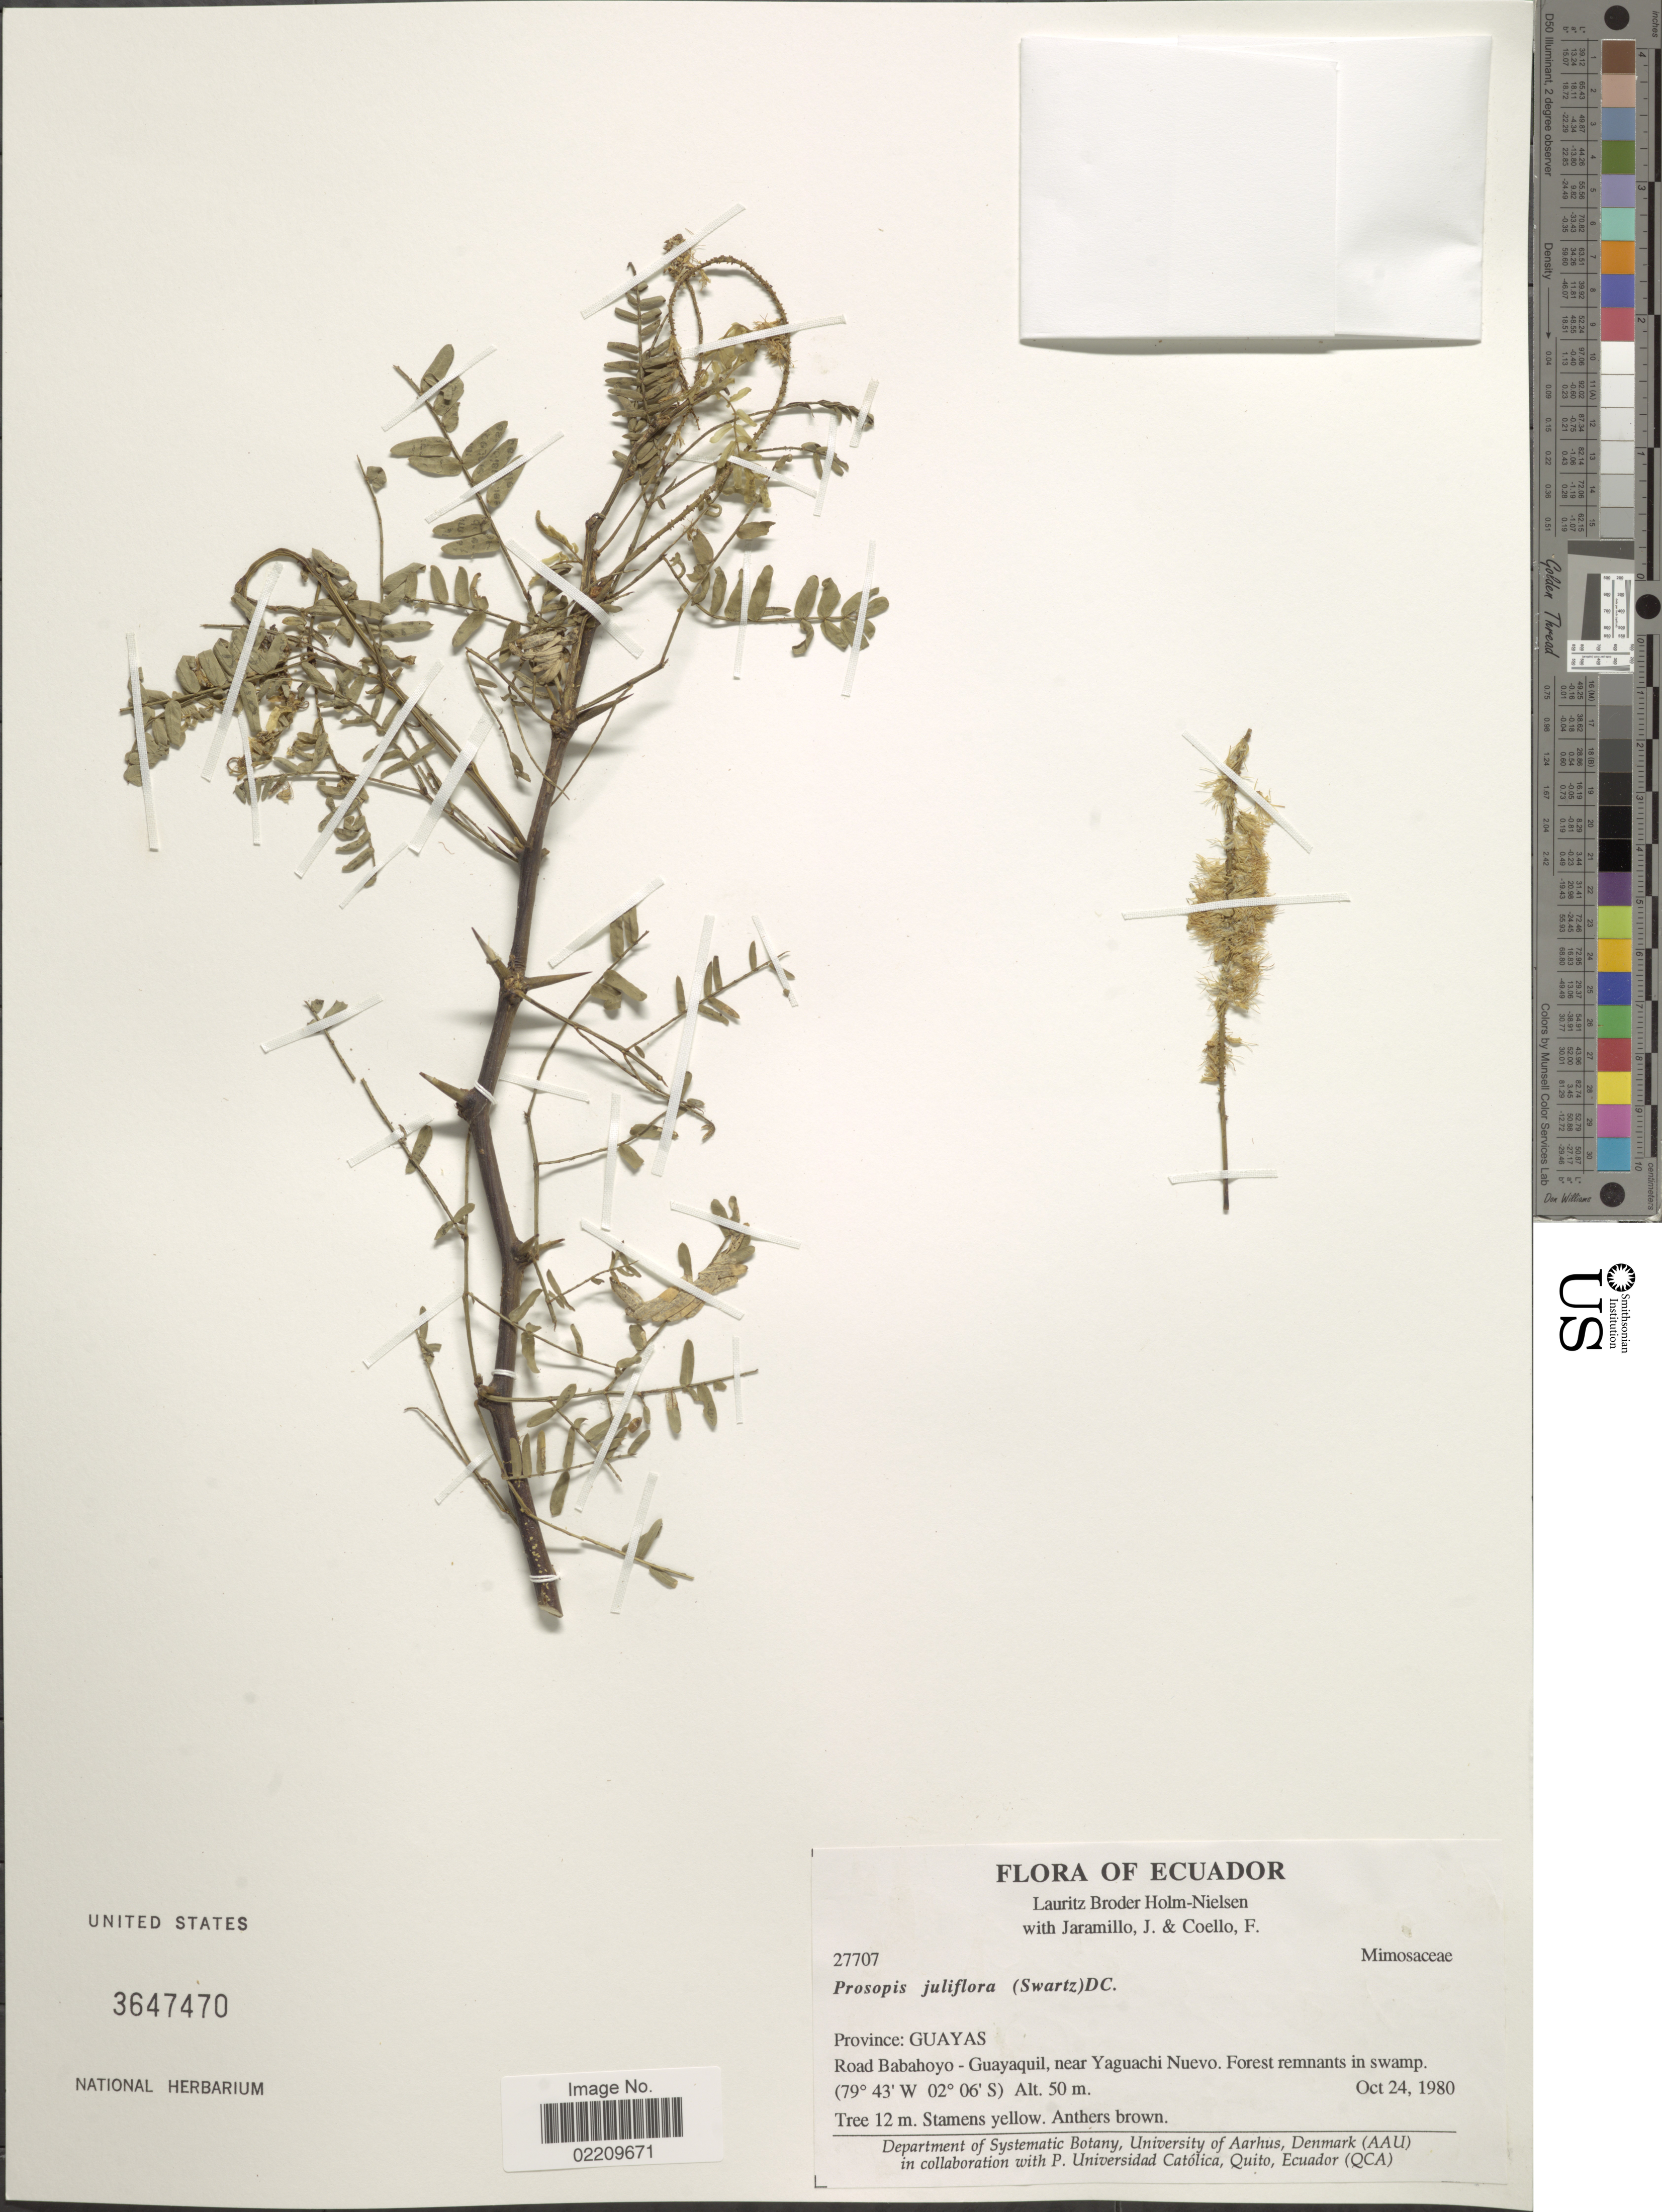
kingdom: Plantae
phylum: Tracheophyta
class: Magnoliopsida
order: Fabales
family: Fabaceae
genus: Neltuma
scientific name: Neltuma juliflora var. juliflora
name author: (Sw.) Raf.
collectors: L. B. Holm-Nielsen, J. Jaramillo & F. Coello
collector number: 27707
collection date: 1980-10-24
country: Ecuador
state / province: Guayas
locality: Road Babahoyo - Guayaquil, near Yaguachi Neuvo. Forest remnants in swamp.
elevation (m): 50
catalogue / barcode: US 3647470